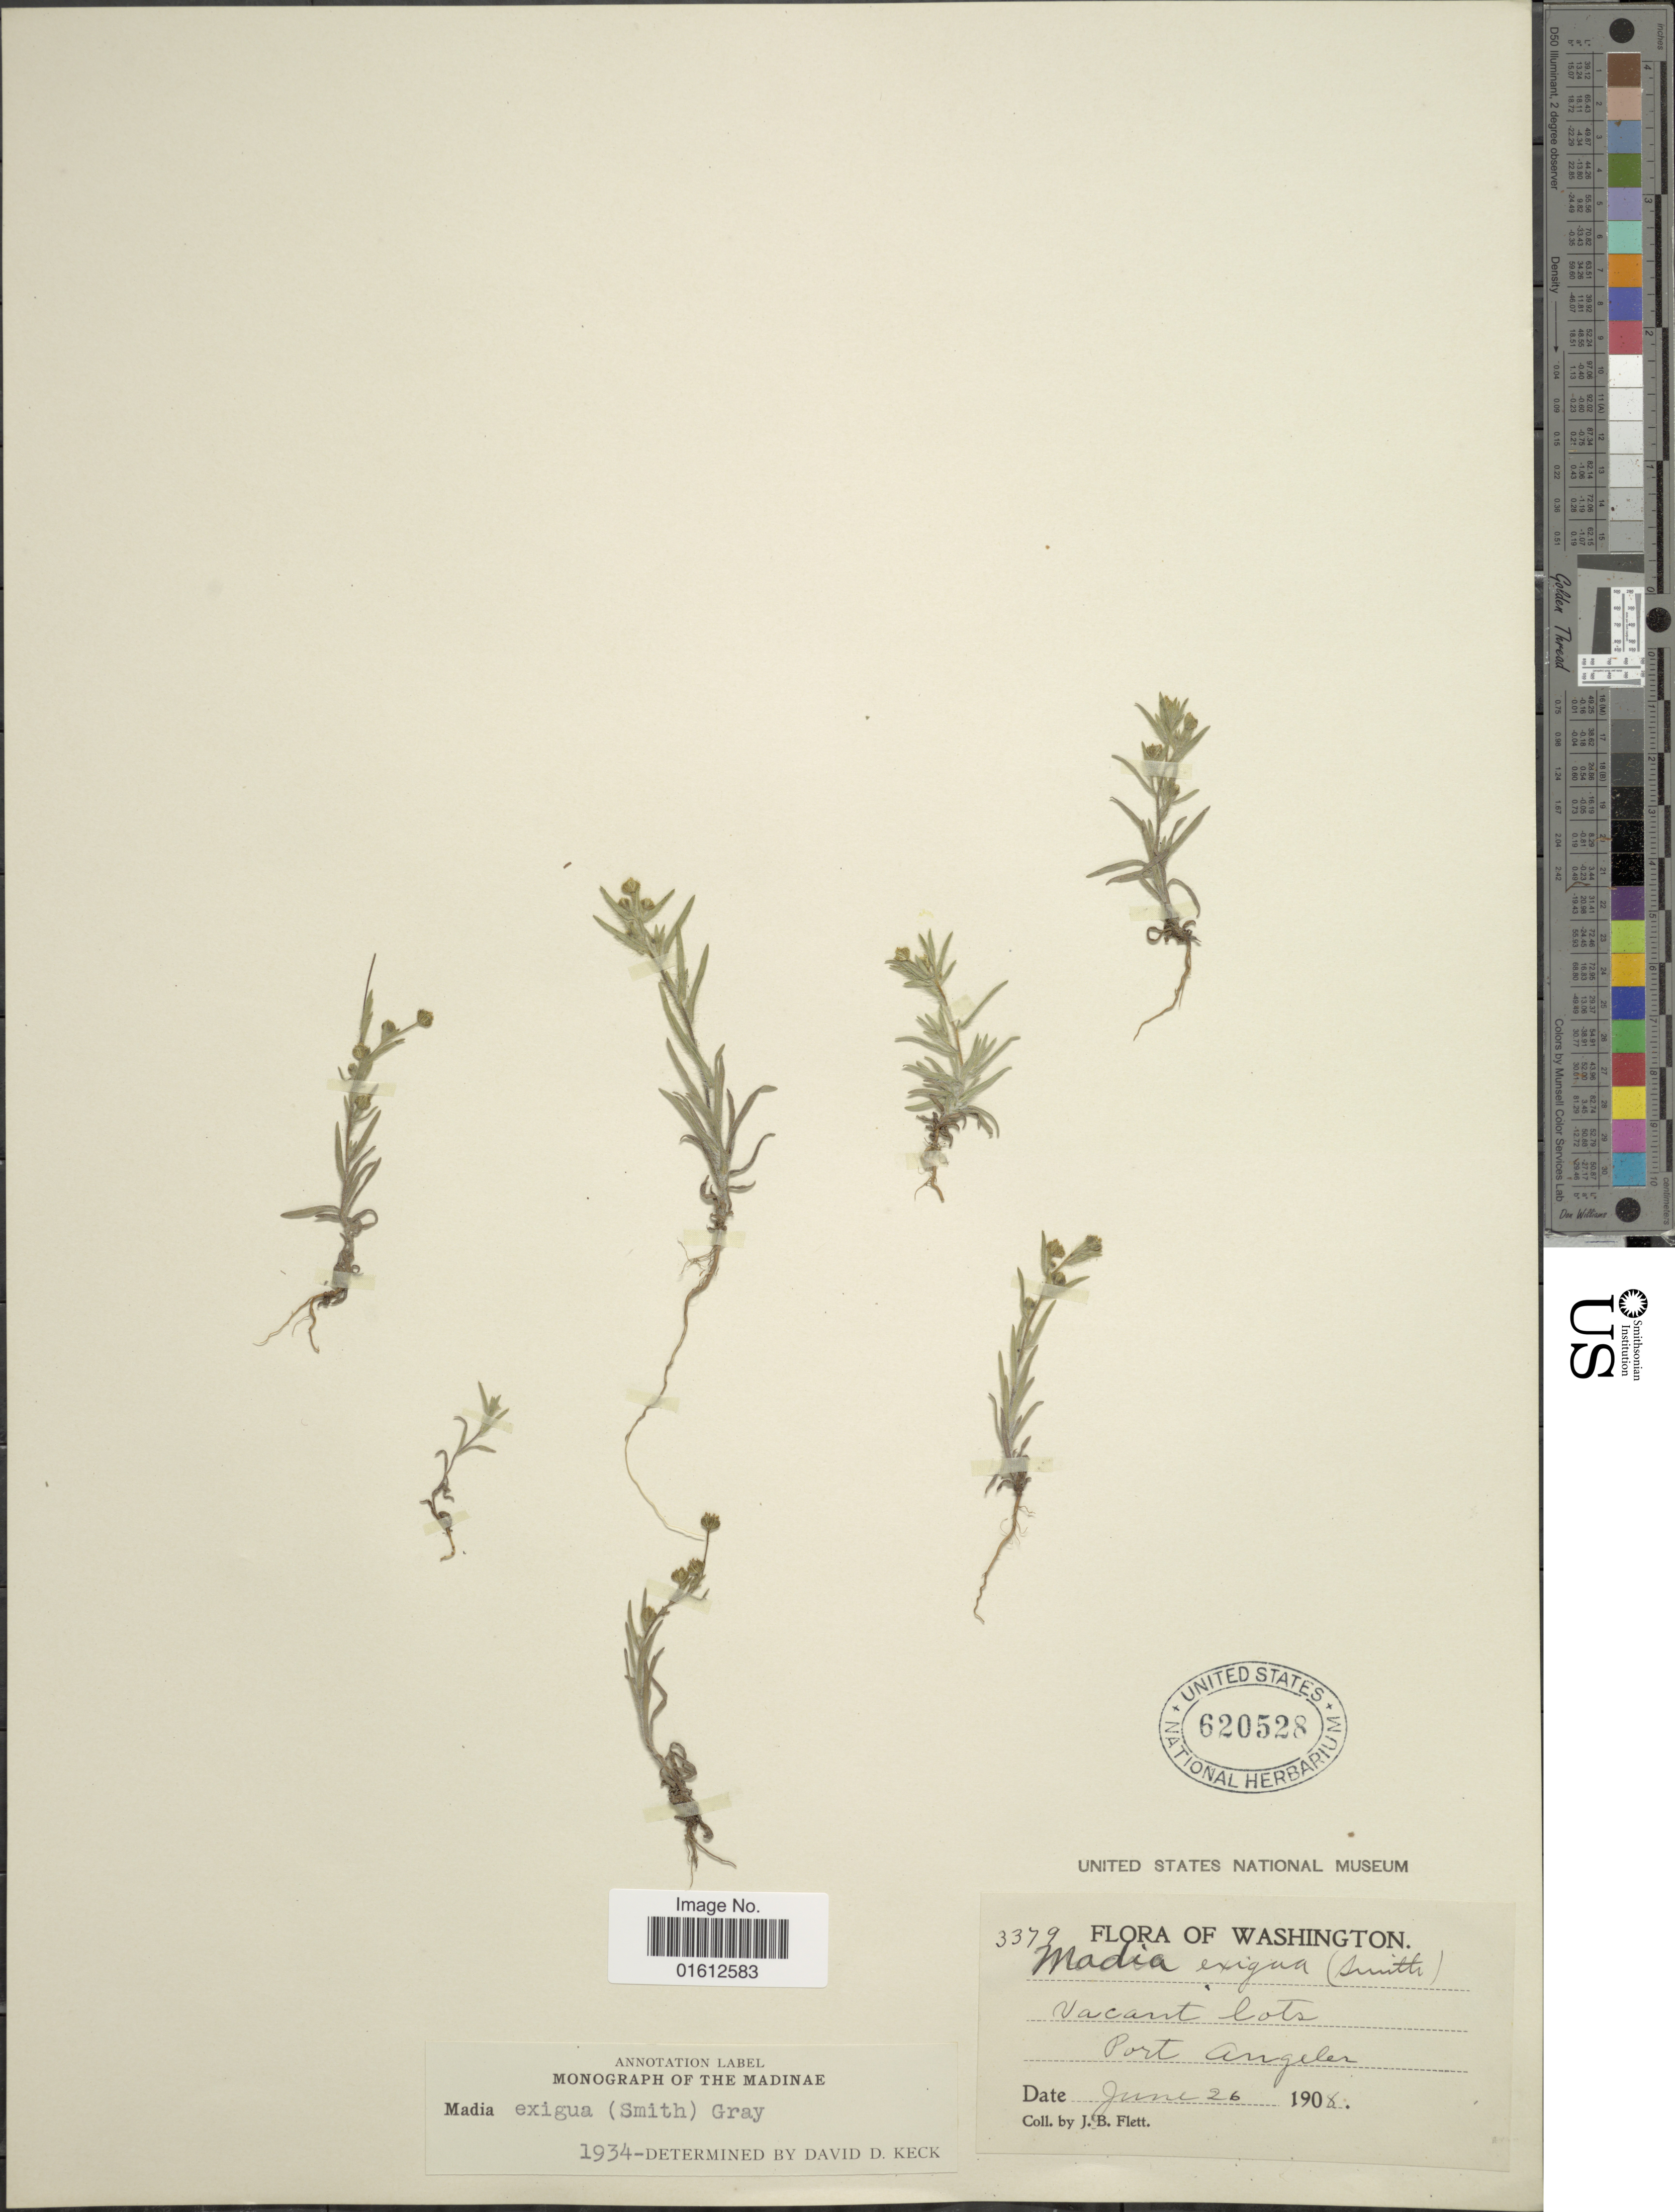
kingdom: Plantae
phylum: Tracheophyta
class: Magnoliopsida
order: Asterales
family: Asteraceae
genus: Madia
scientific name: Madia exigua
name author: (Sm.) A. Gray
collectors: J. Flett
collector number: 3379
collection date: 1908-06-26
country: United States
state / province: Washington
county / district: Clallam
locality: Port Angeles.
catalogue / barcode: US 620528